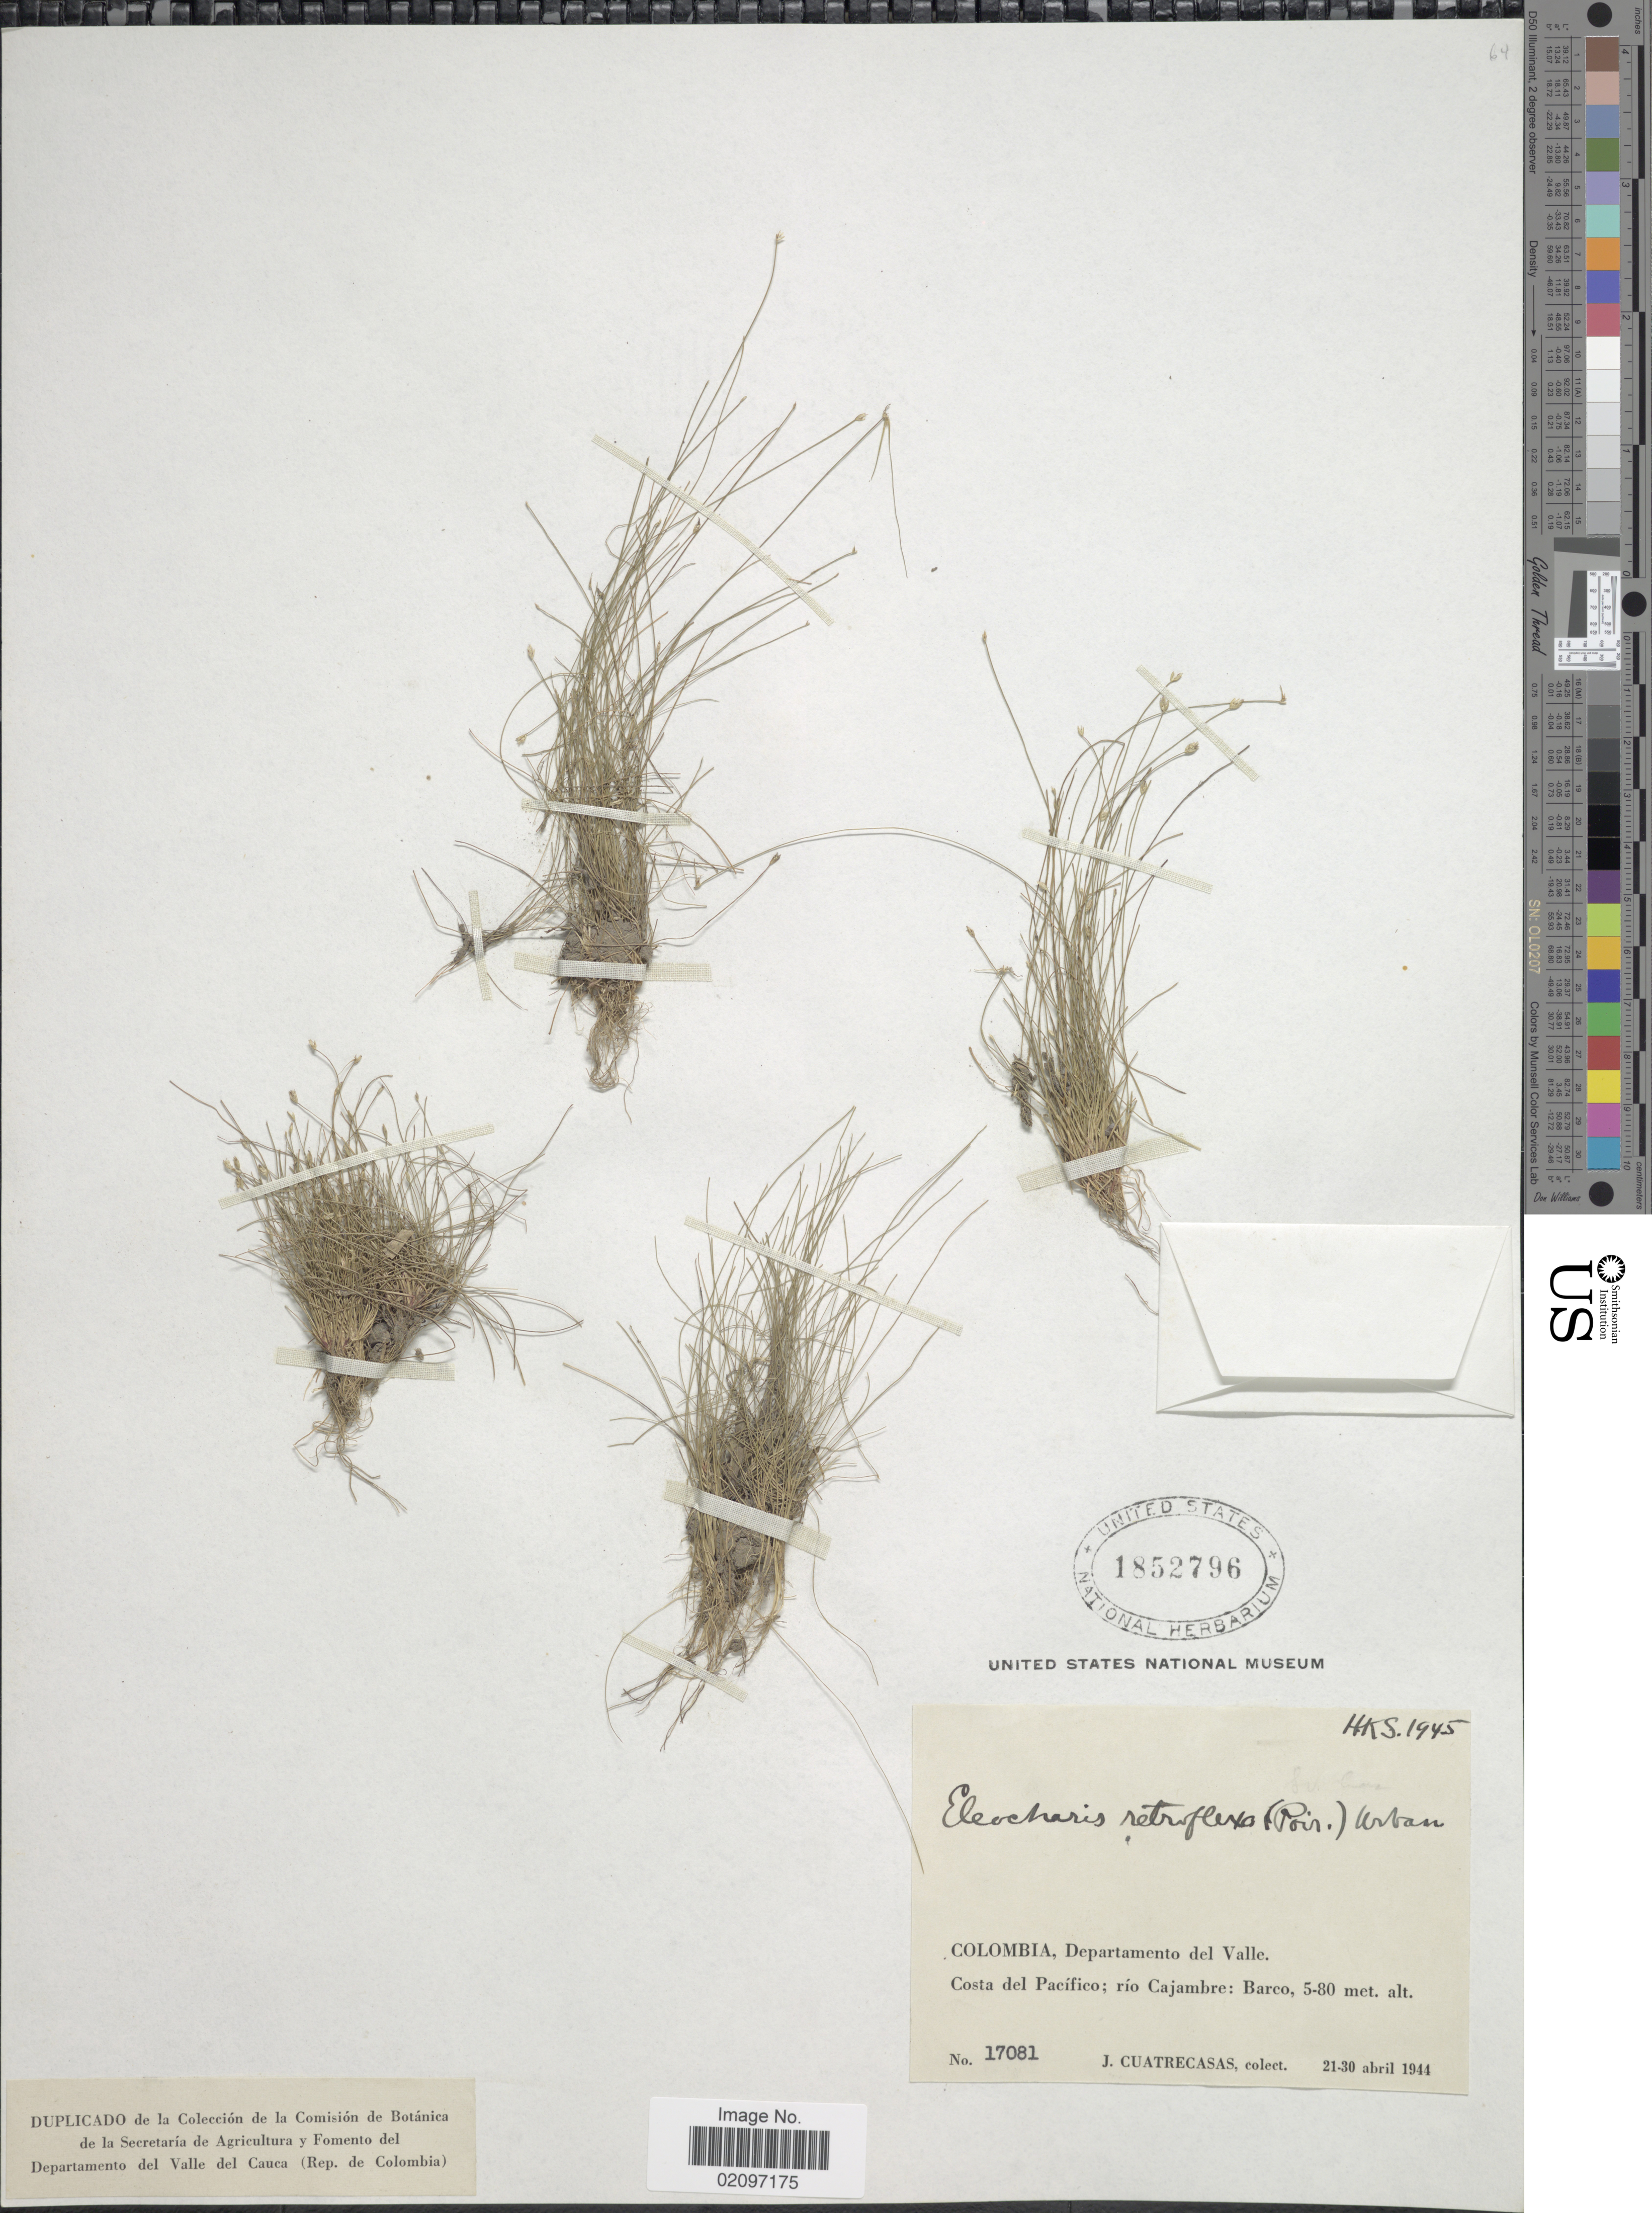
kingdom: Plantae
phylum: Tracheophyta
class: Liliopsida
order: Poales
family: Cyperaceae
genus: Eleocharis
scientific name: Eleocharis retroflexa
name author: (Poir.) Urb.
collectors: J. Cuatrecasas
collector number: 17081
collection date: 1944-04-21/1944-04-30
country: Colombia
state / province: Valle del Cauca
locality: Colombia, Departamento del Valle, Costa del Pacifico; rio Cajambre; Barco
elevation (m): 5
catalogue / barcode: US 1852796